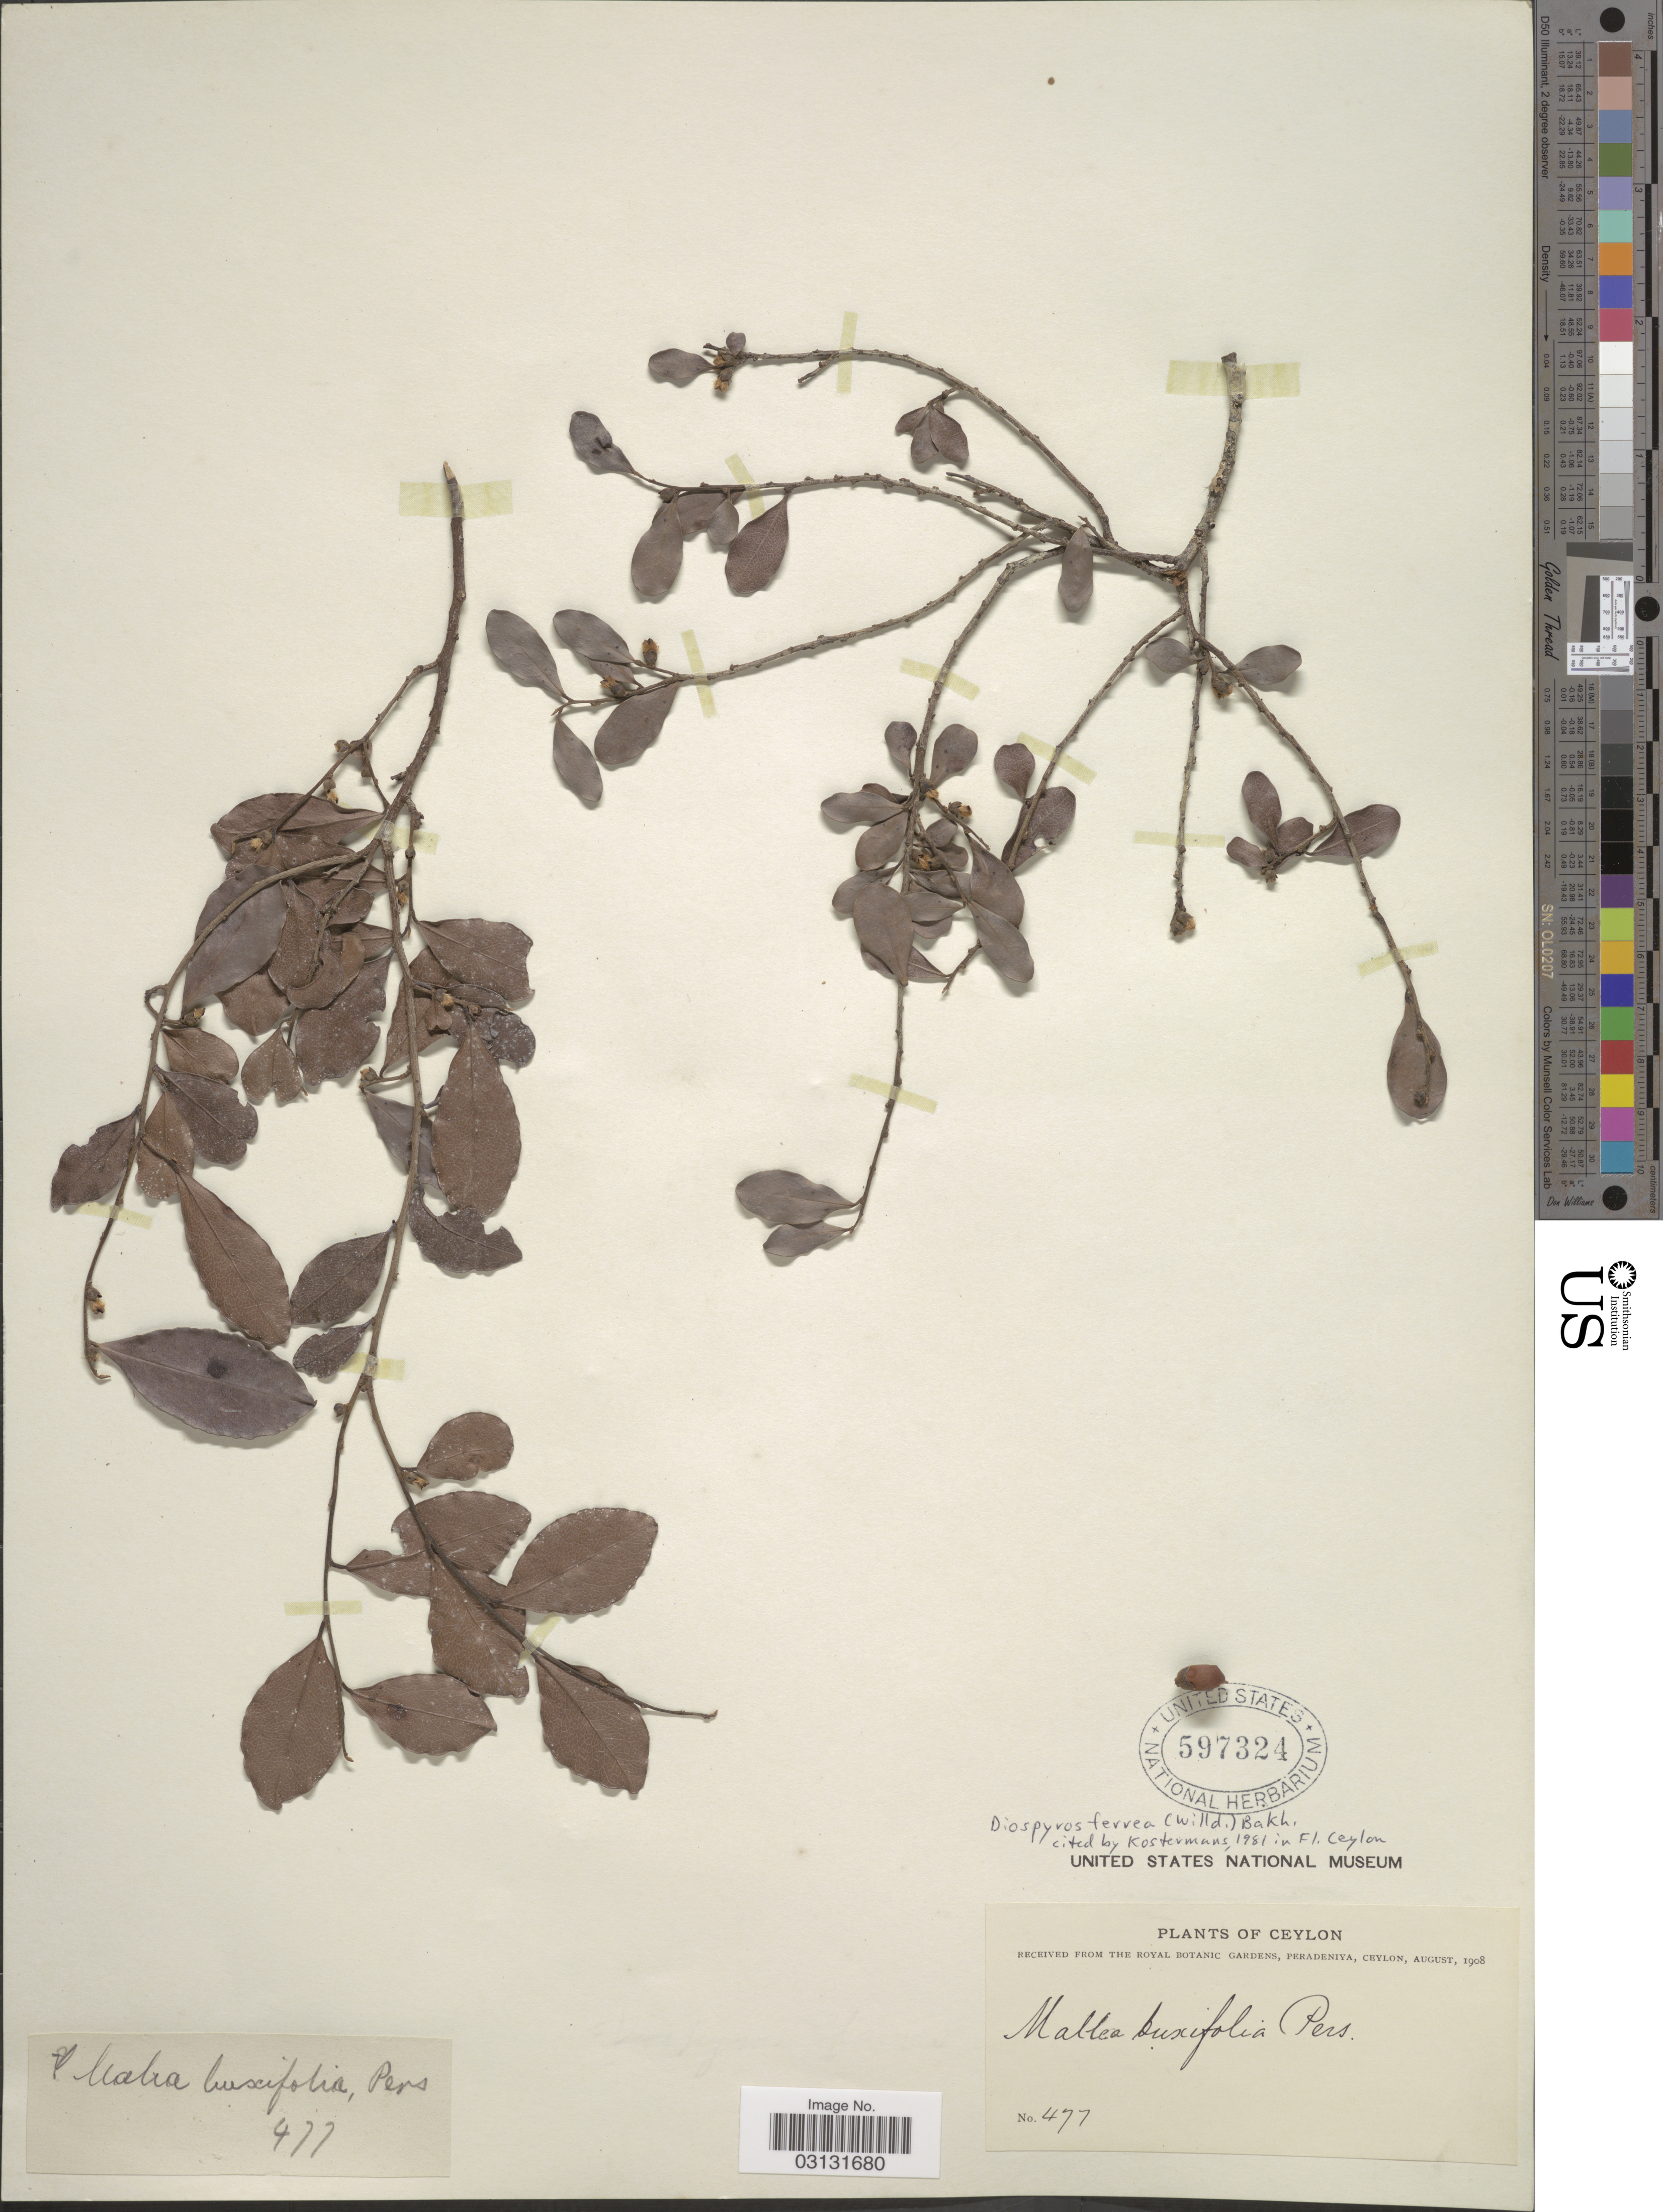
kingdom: Plantae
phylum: Tracheophyta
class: Magnoliopsida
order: Ericales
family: Ebenaceae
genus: Diospyros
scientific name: Diospyros ferrea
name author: (Willd.) Bakh.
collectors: P. Royal Botanic Gardens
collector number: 477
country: Sri Lanka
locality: Ceylon.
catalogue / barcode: US 597324